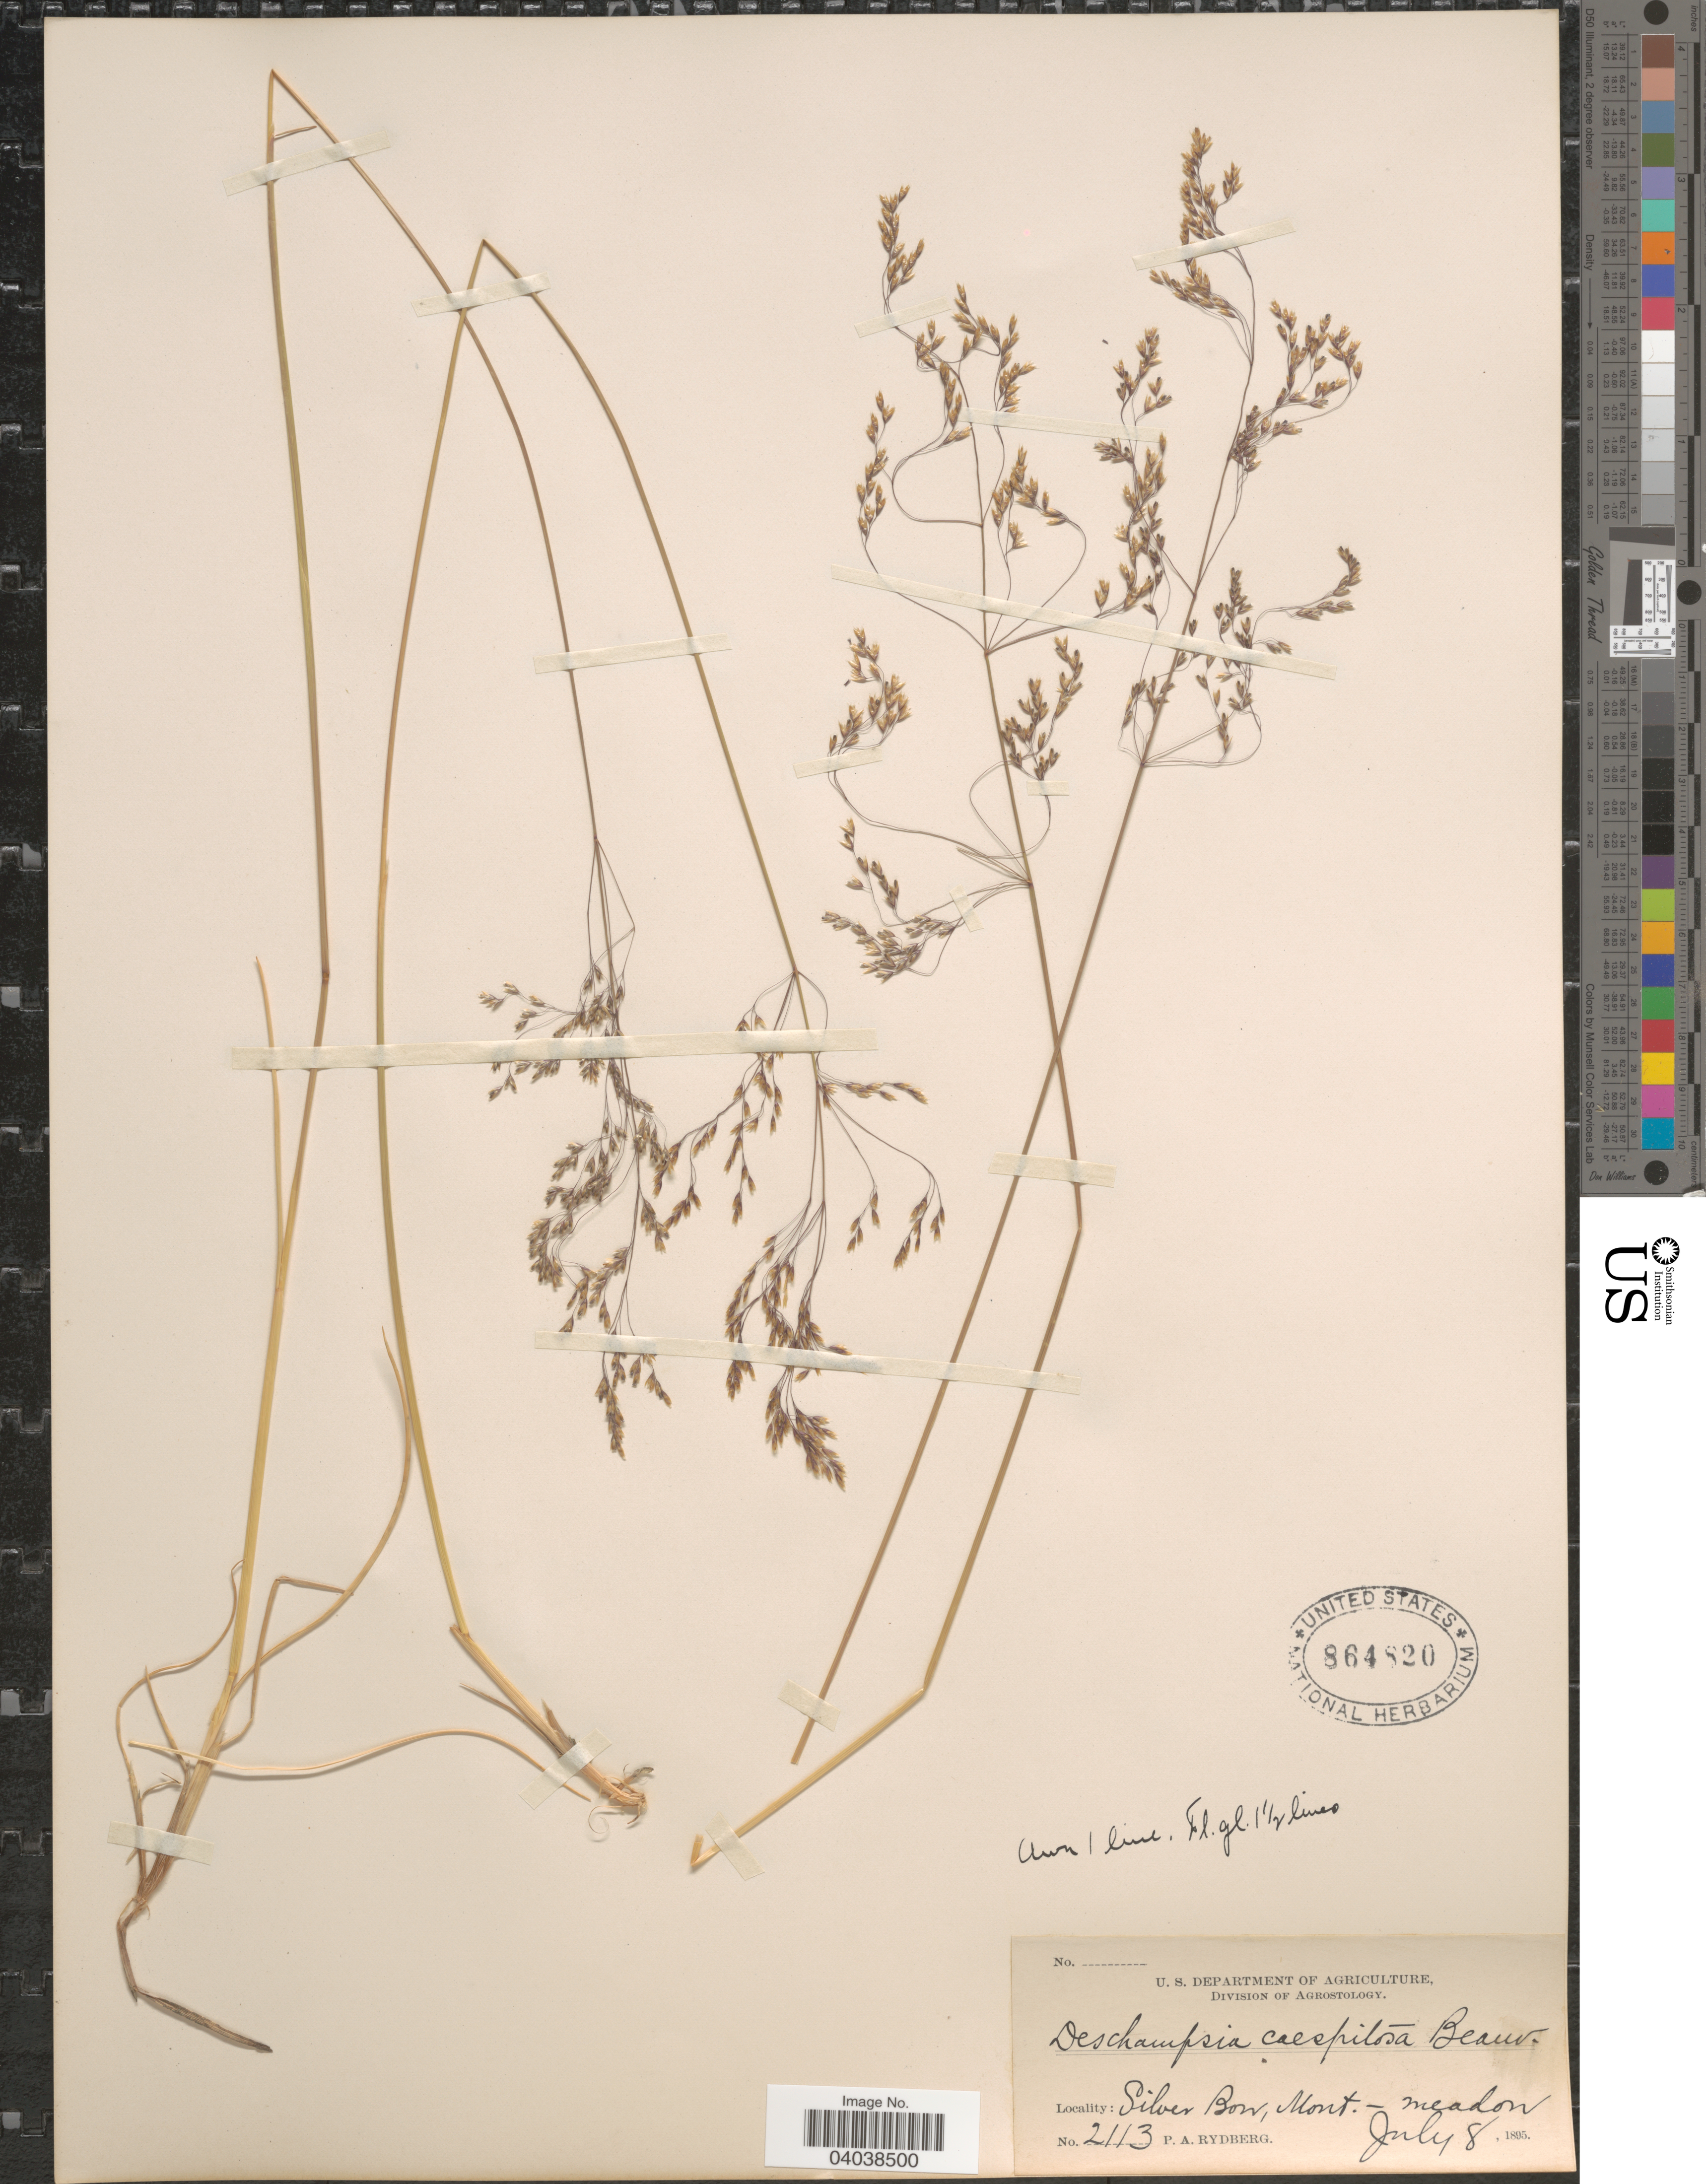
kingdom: Plantae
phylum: Tracheophyta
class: Liliopsida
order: Poales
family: Poaceae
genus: Deschampsia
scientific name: Deschampsia cespitosa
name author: (L.) P. Beauv.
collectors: P. A. Rydberg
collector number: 2113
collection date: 1895-07-08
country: United States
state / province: Montana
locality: Silver Bow- meadow.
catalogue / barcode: US 864820